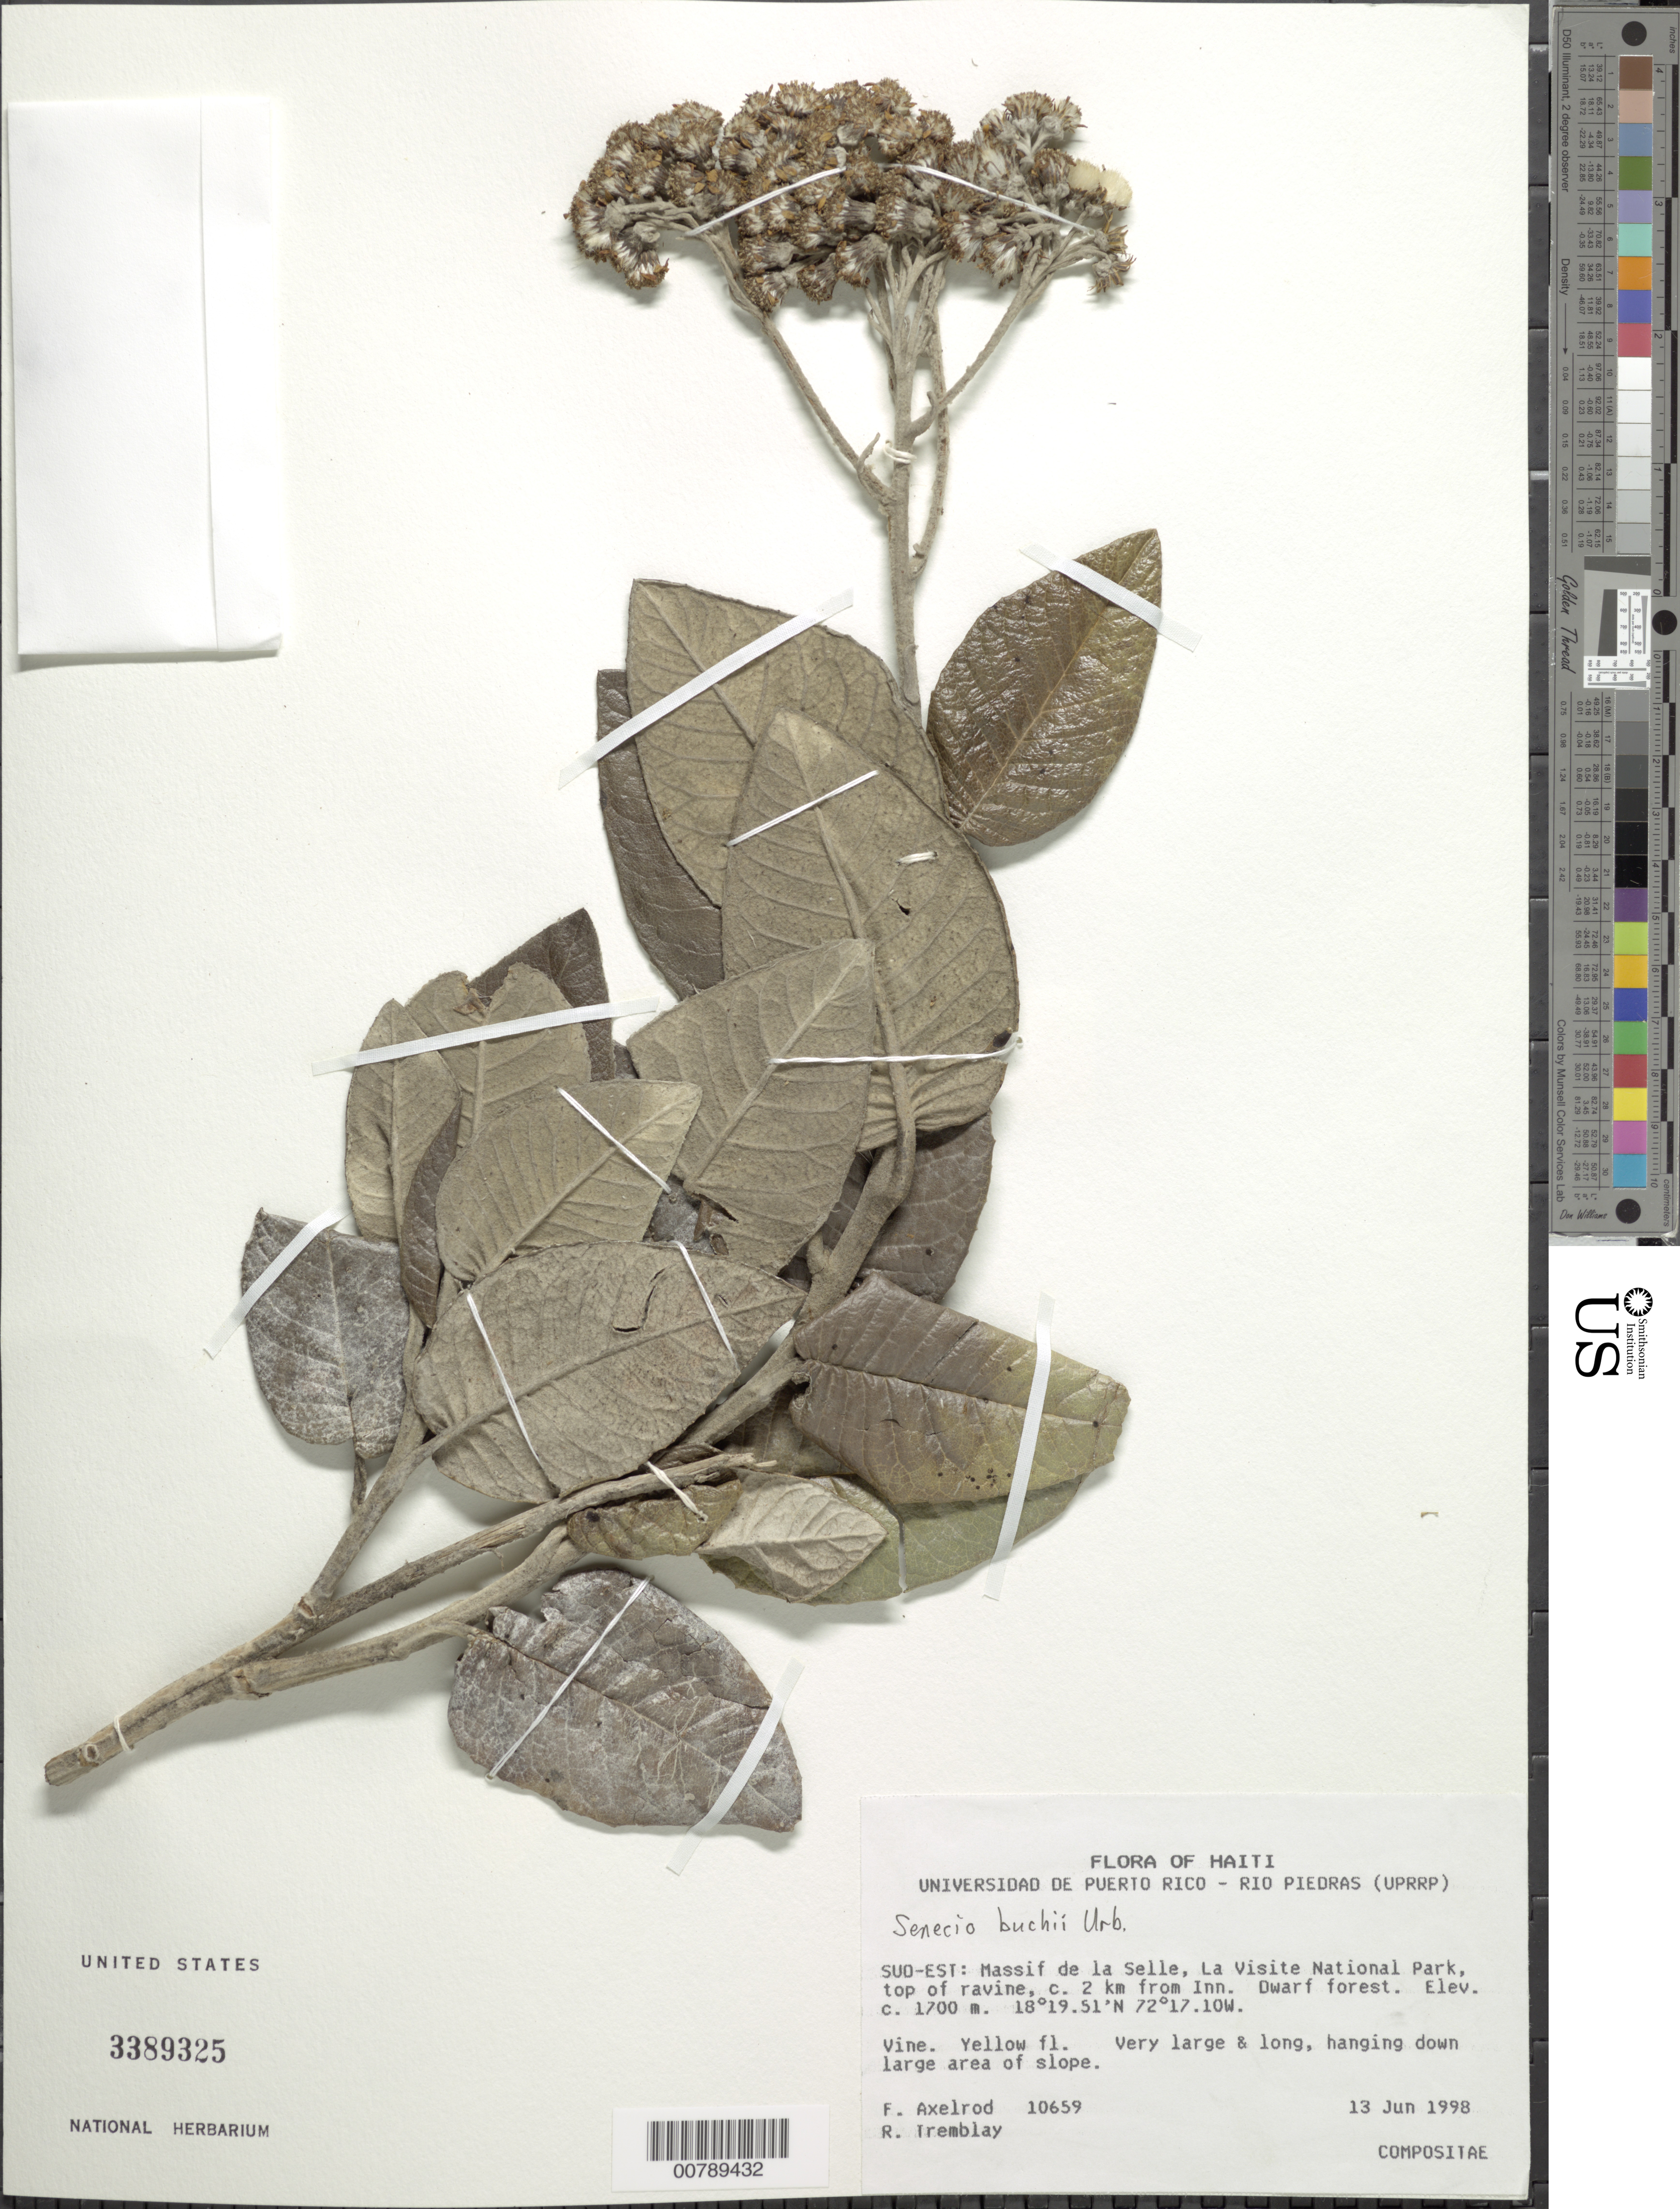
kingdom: Plantae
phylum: Tracheophyta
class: Magnoliopsida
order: Asterales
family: Asteraceae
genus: Senecio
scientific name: Senecio buchii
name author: Urb.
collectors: F. S. Axelrod & R. L. Tremblay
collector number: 10659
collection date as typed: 13 Jun 1998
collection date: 1998-06-13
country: Haiti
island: Hispaniola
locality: Sud-Est: Massif de la Selle, La Visite National Park, top of ravine, c. 2 km from Inn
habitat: Dwarf forest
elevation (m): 1700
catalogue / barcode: US 3389325